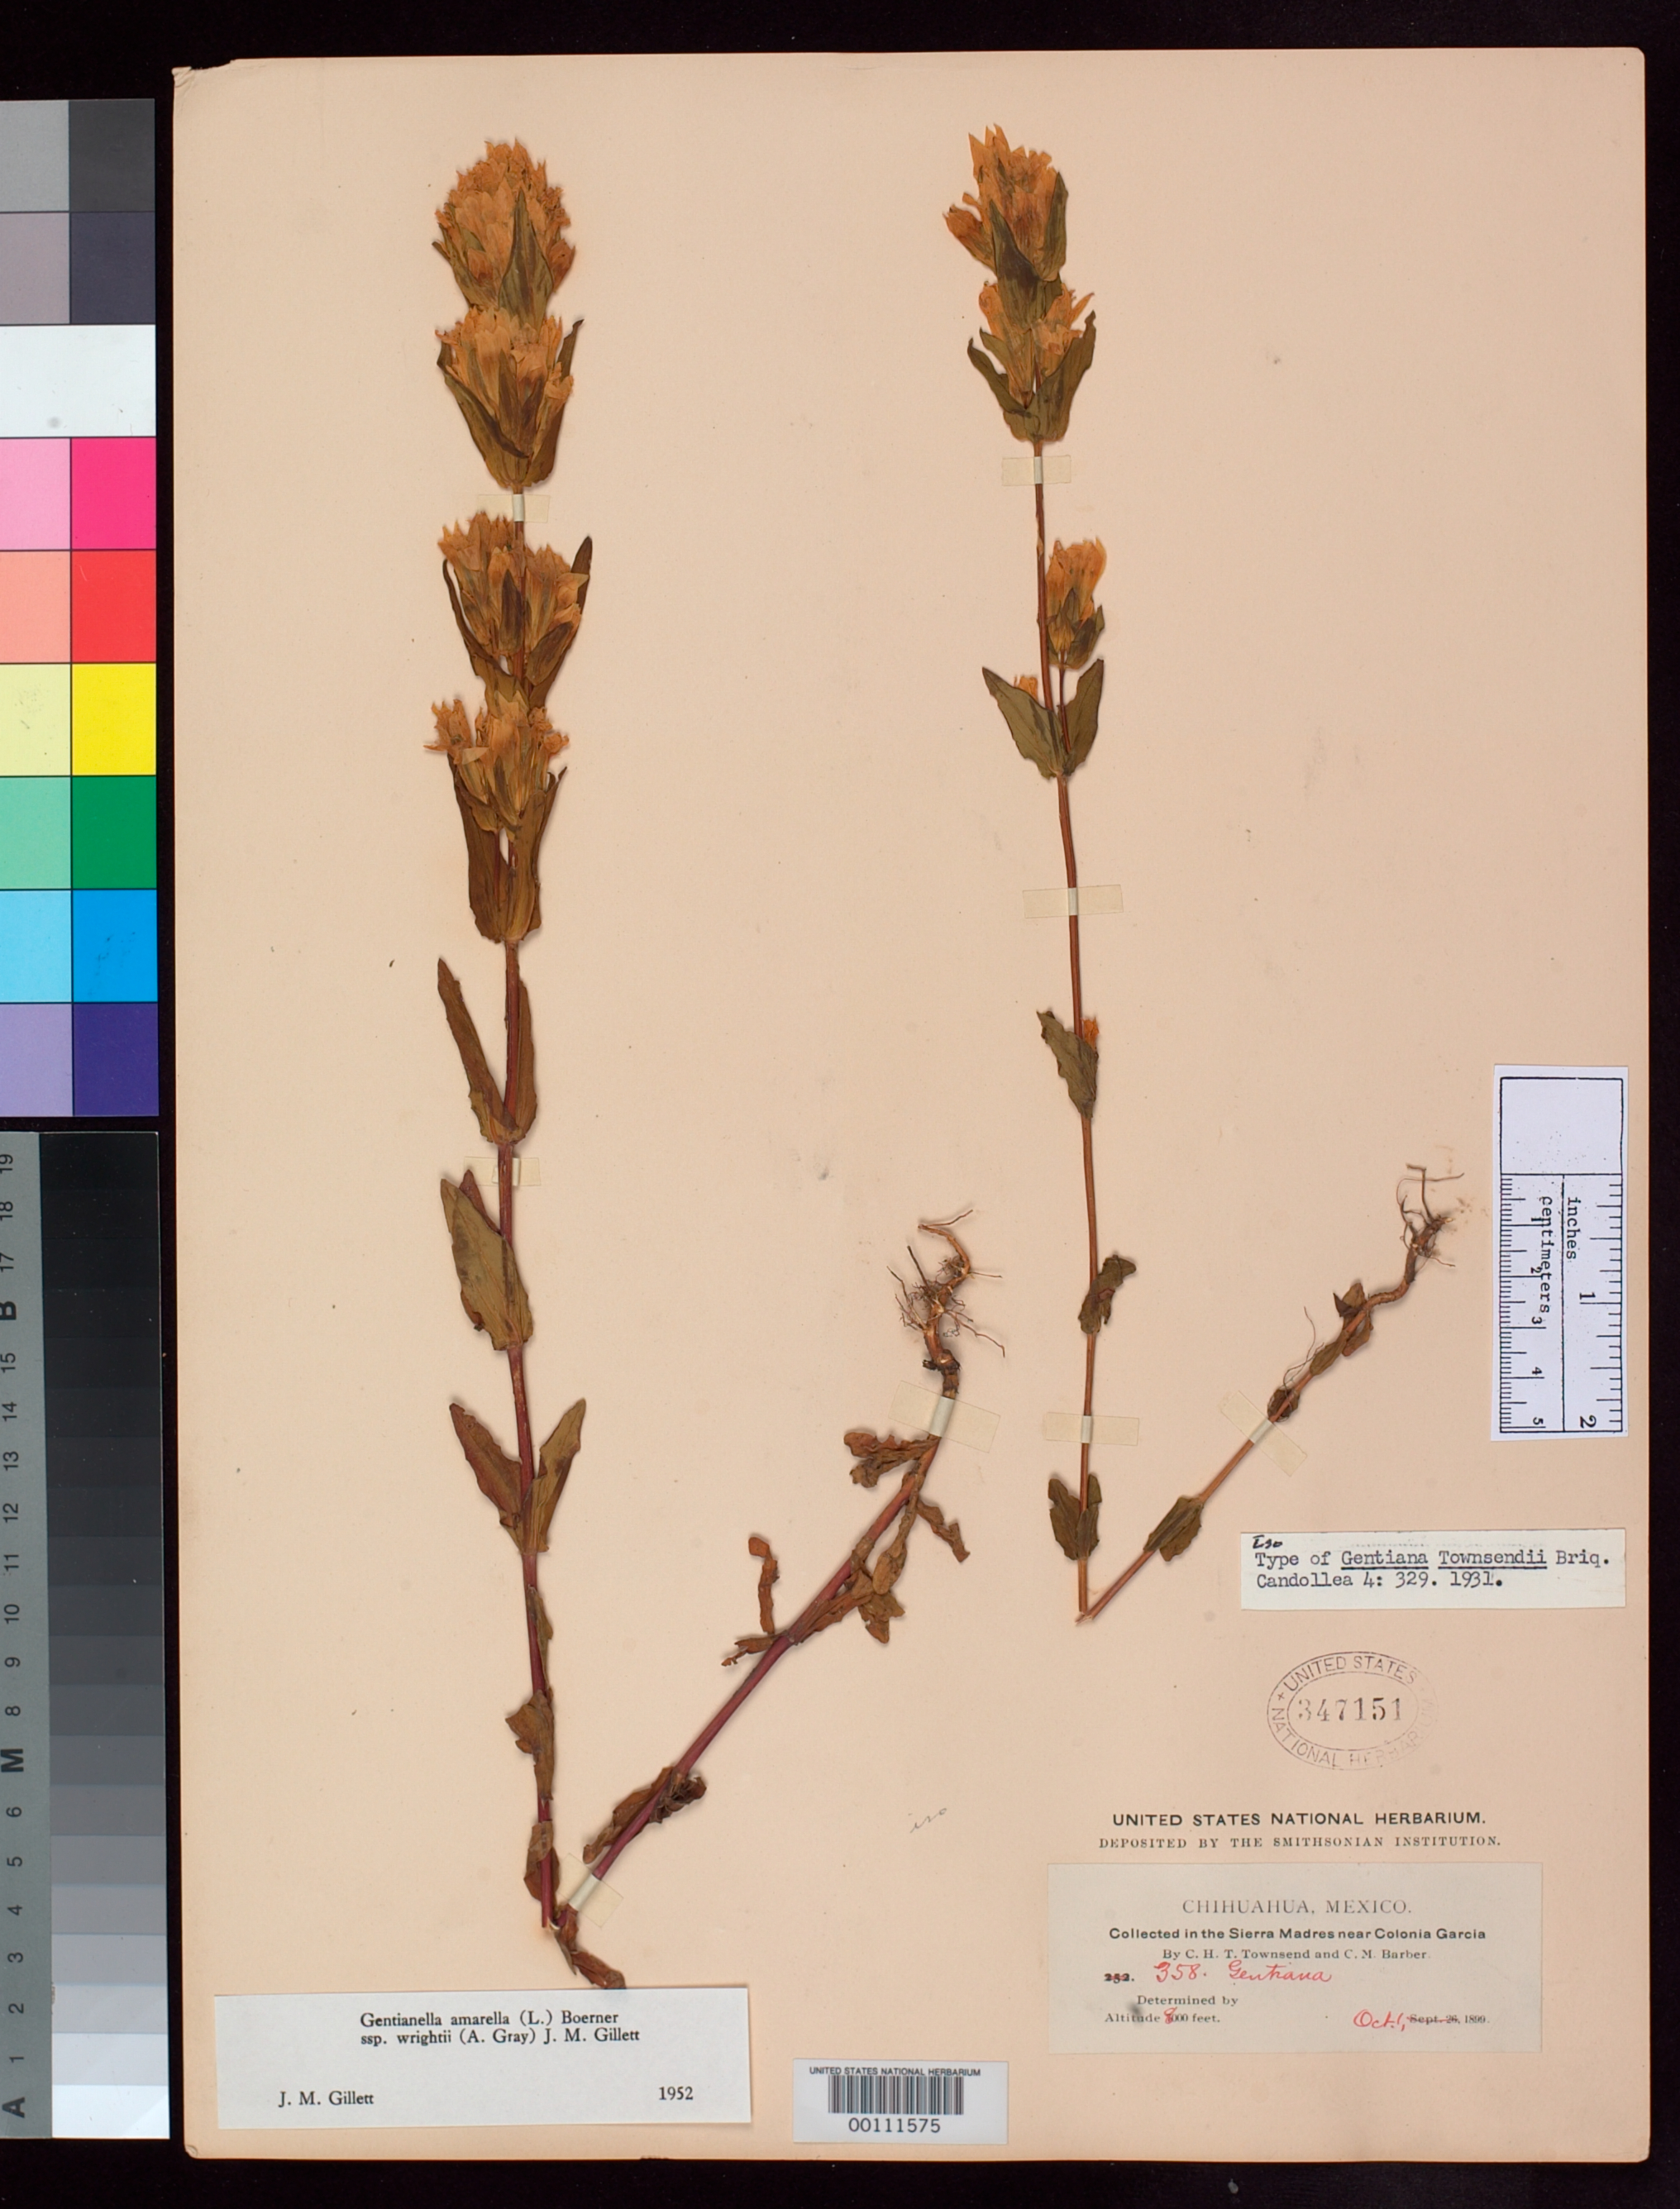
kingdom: Plantae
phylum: Tracheophyta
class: Magnoliopsida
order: Gentianales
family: Gentianaceae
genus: Gentiana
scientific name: Gentiana townsendii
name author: Briq.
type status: Isotype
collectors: C. H. T. Townsend & C. Barber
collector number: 358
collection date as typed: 01 Oct 1899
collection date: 1899-10-01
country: Mexico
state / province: Chihuahua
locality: Sierra Madres near Colonia Garcia.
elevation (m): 2438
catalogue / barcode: US 347151